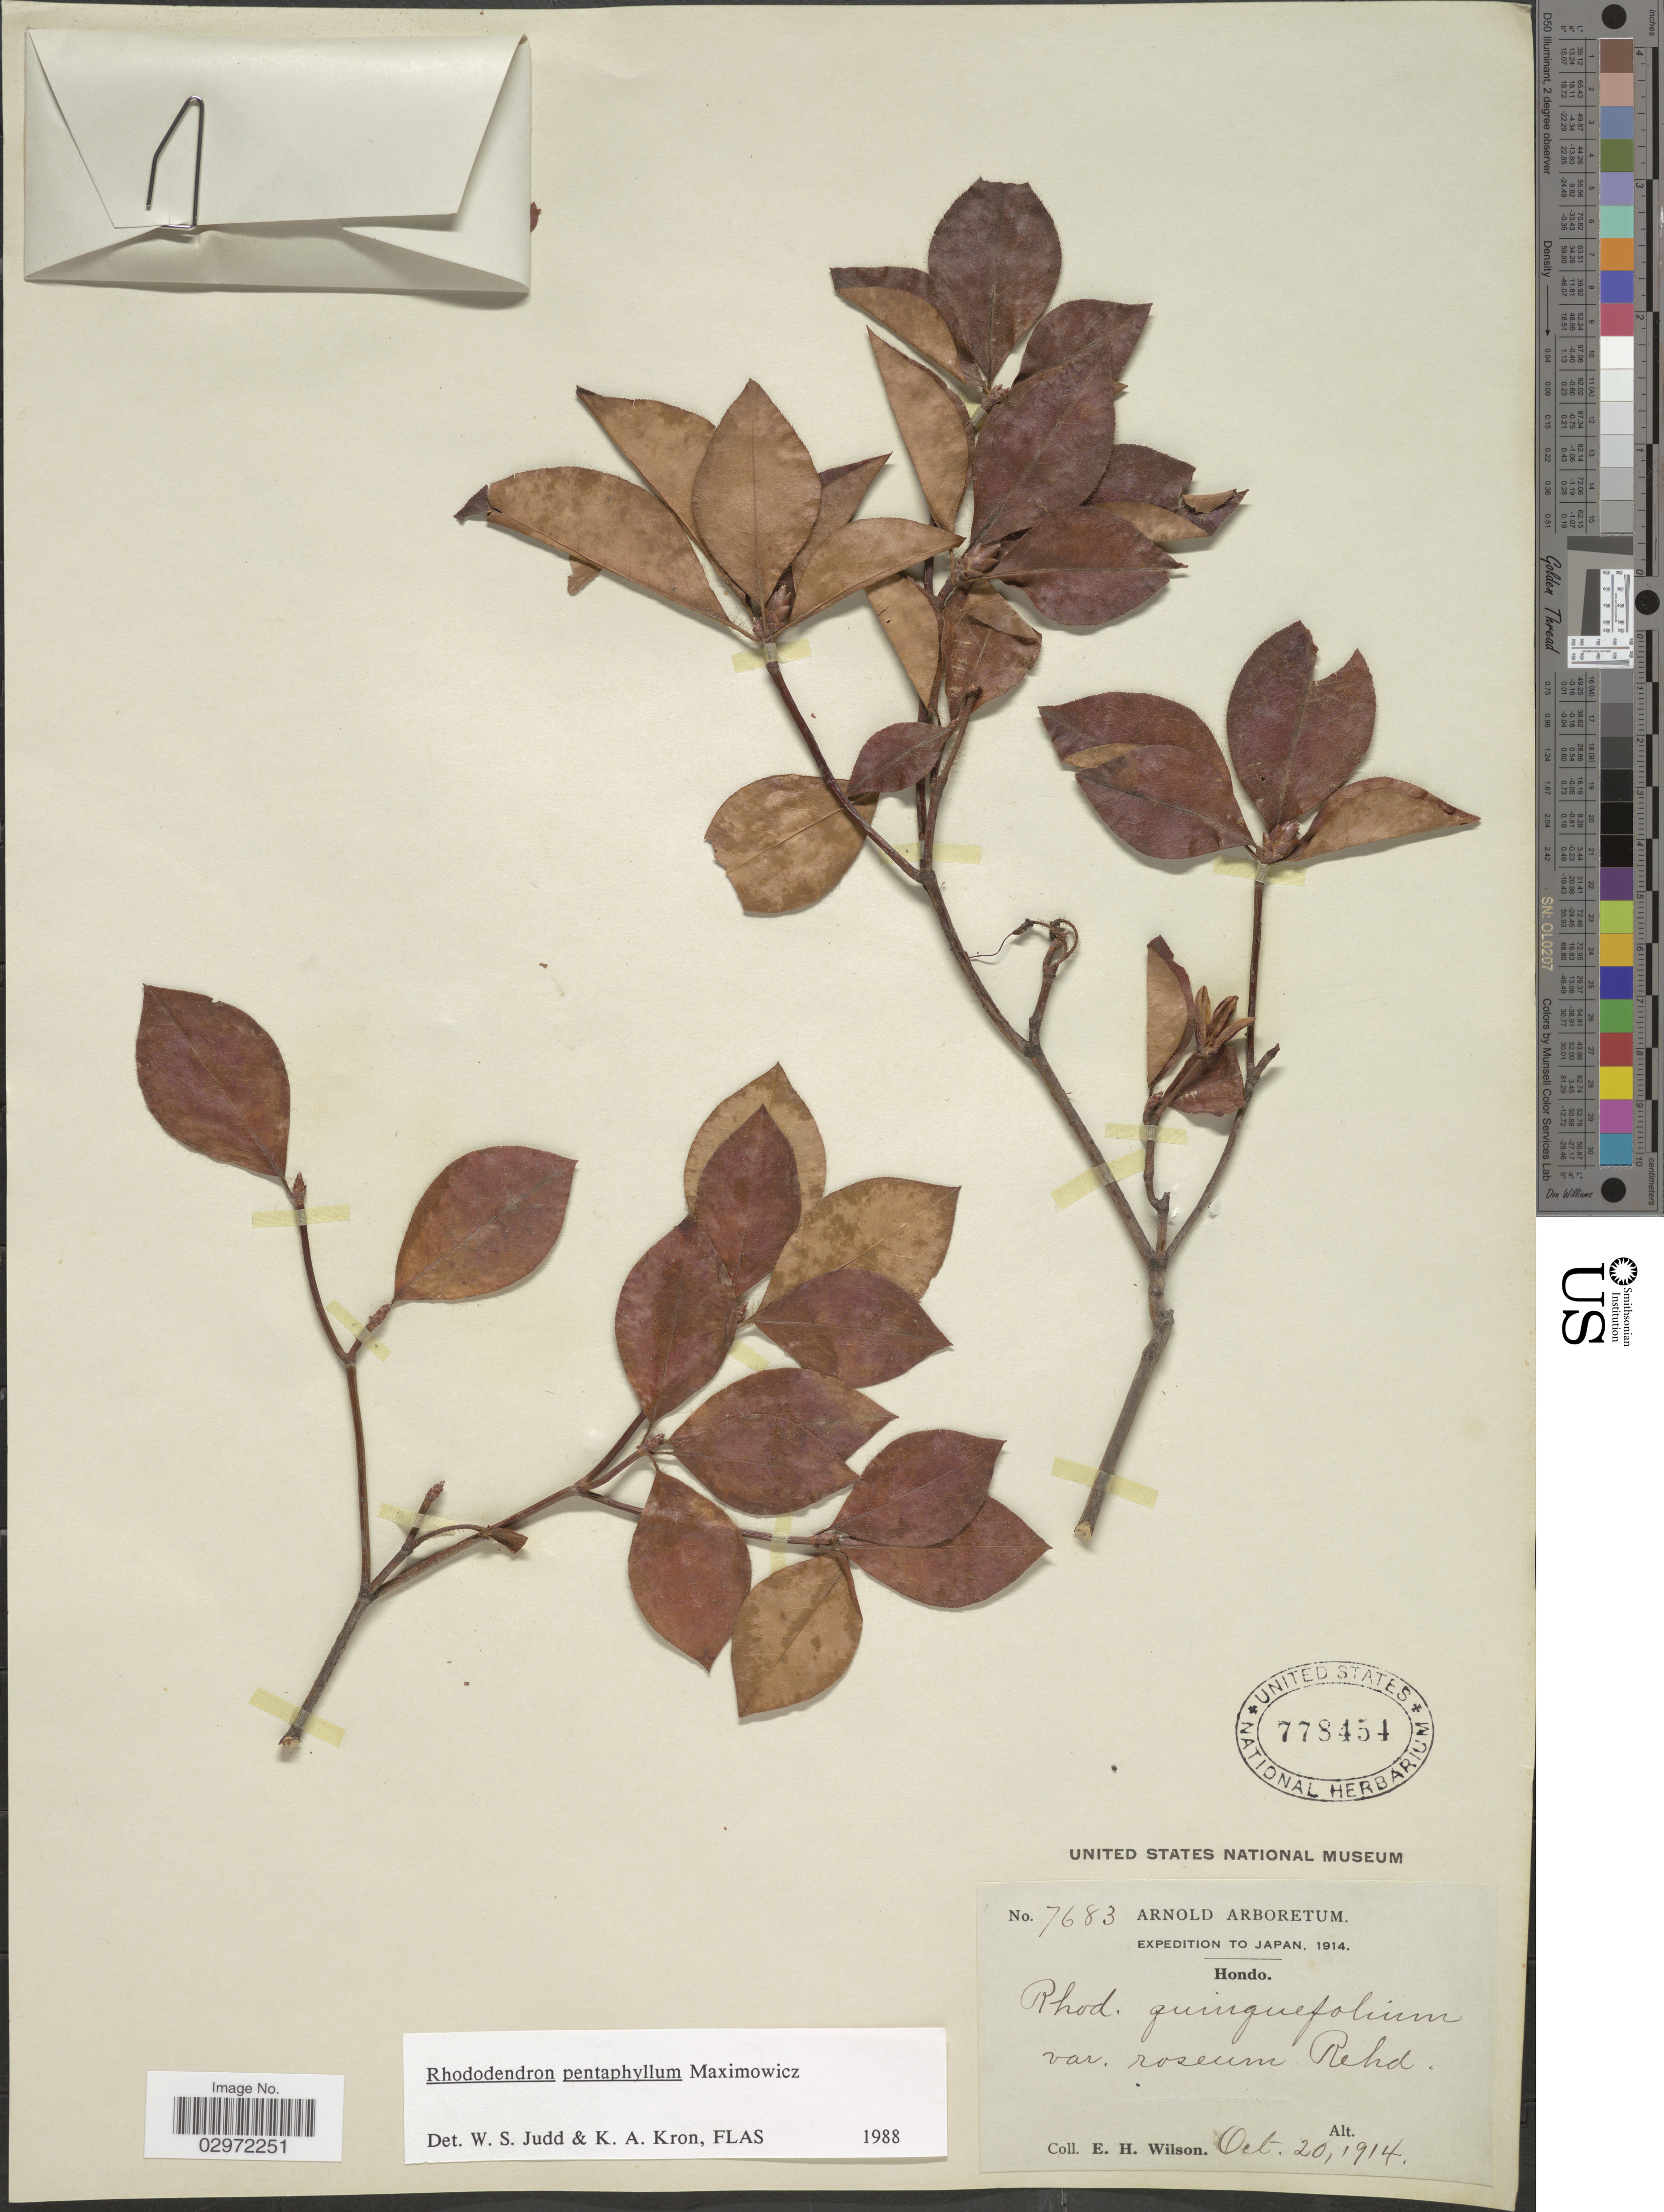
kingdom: Plantae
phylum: Tracheophyta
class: Magnoliopsida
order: Ericales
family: Ericaceae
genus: Rhododendron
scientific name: Rhododendron pentaphyllum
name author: Maxim.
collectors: E. Wilson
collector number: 7683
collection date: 1914-10-20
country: Japan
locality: Hondo.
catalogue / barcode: US 778454